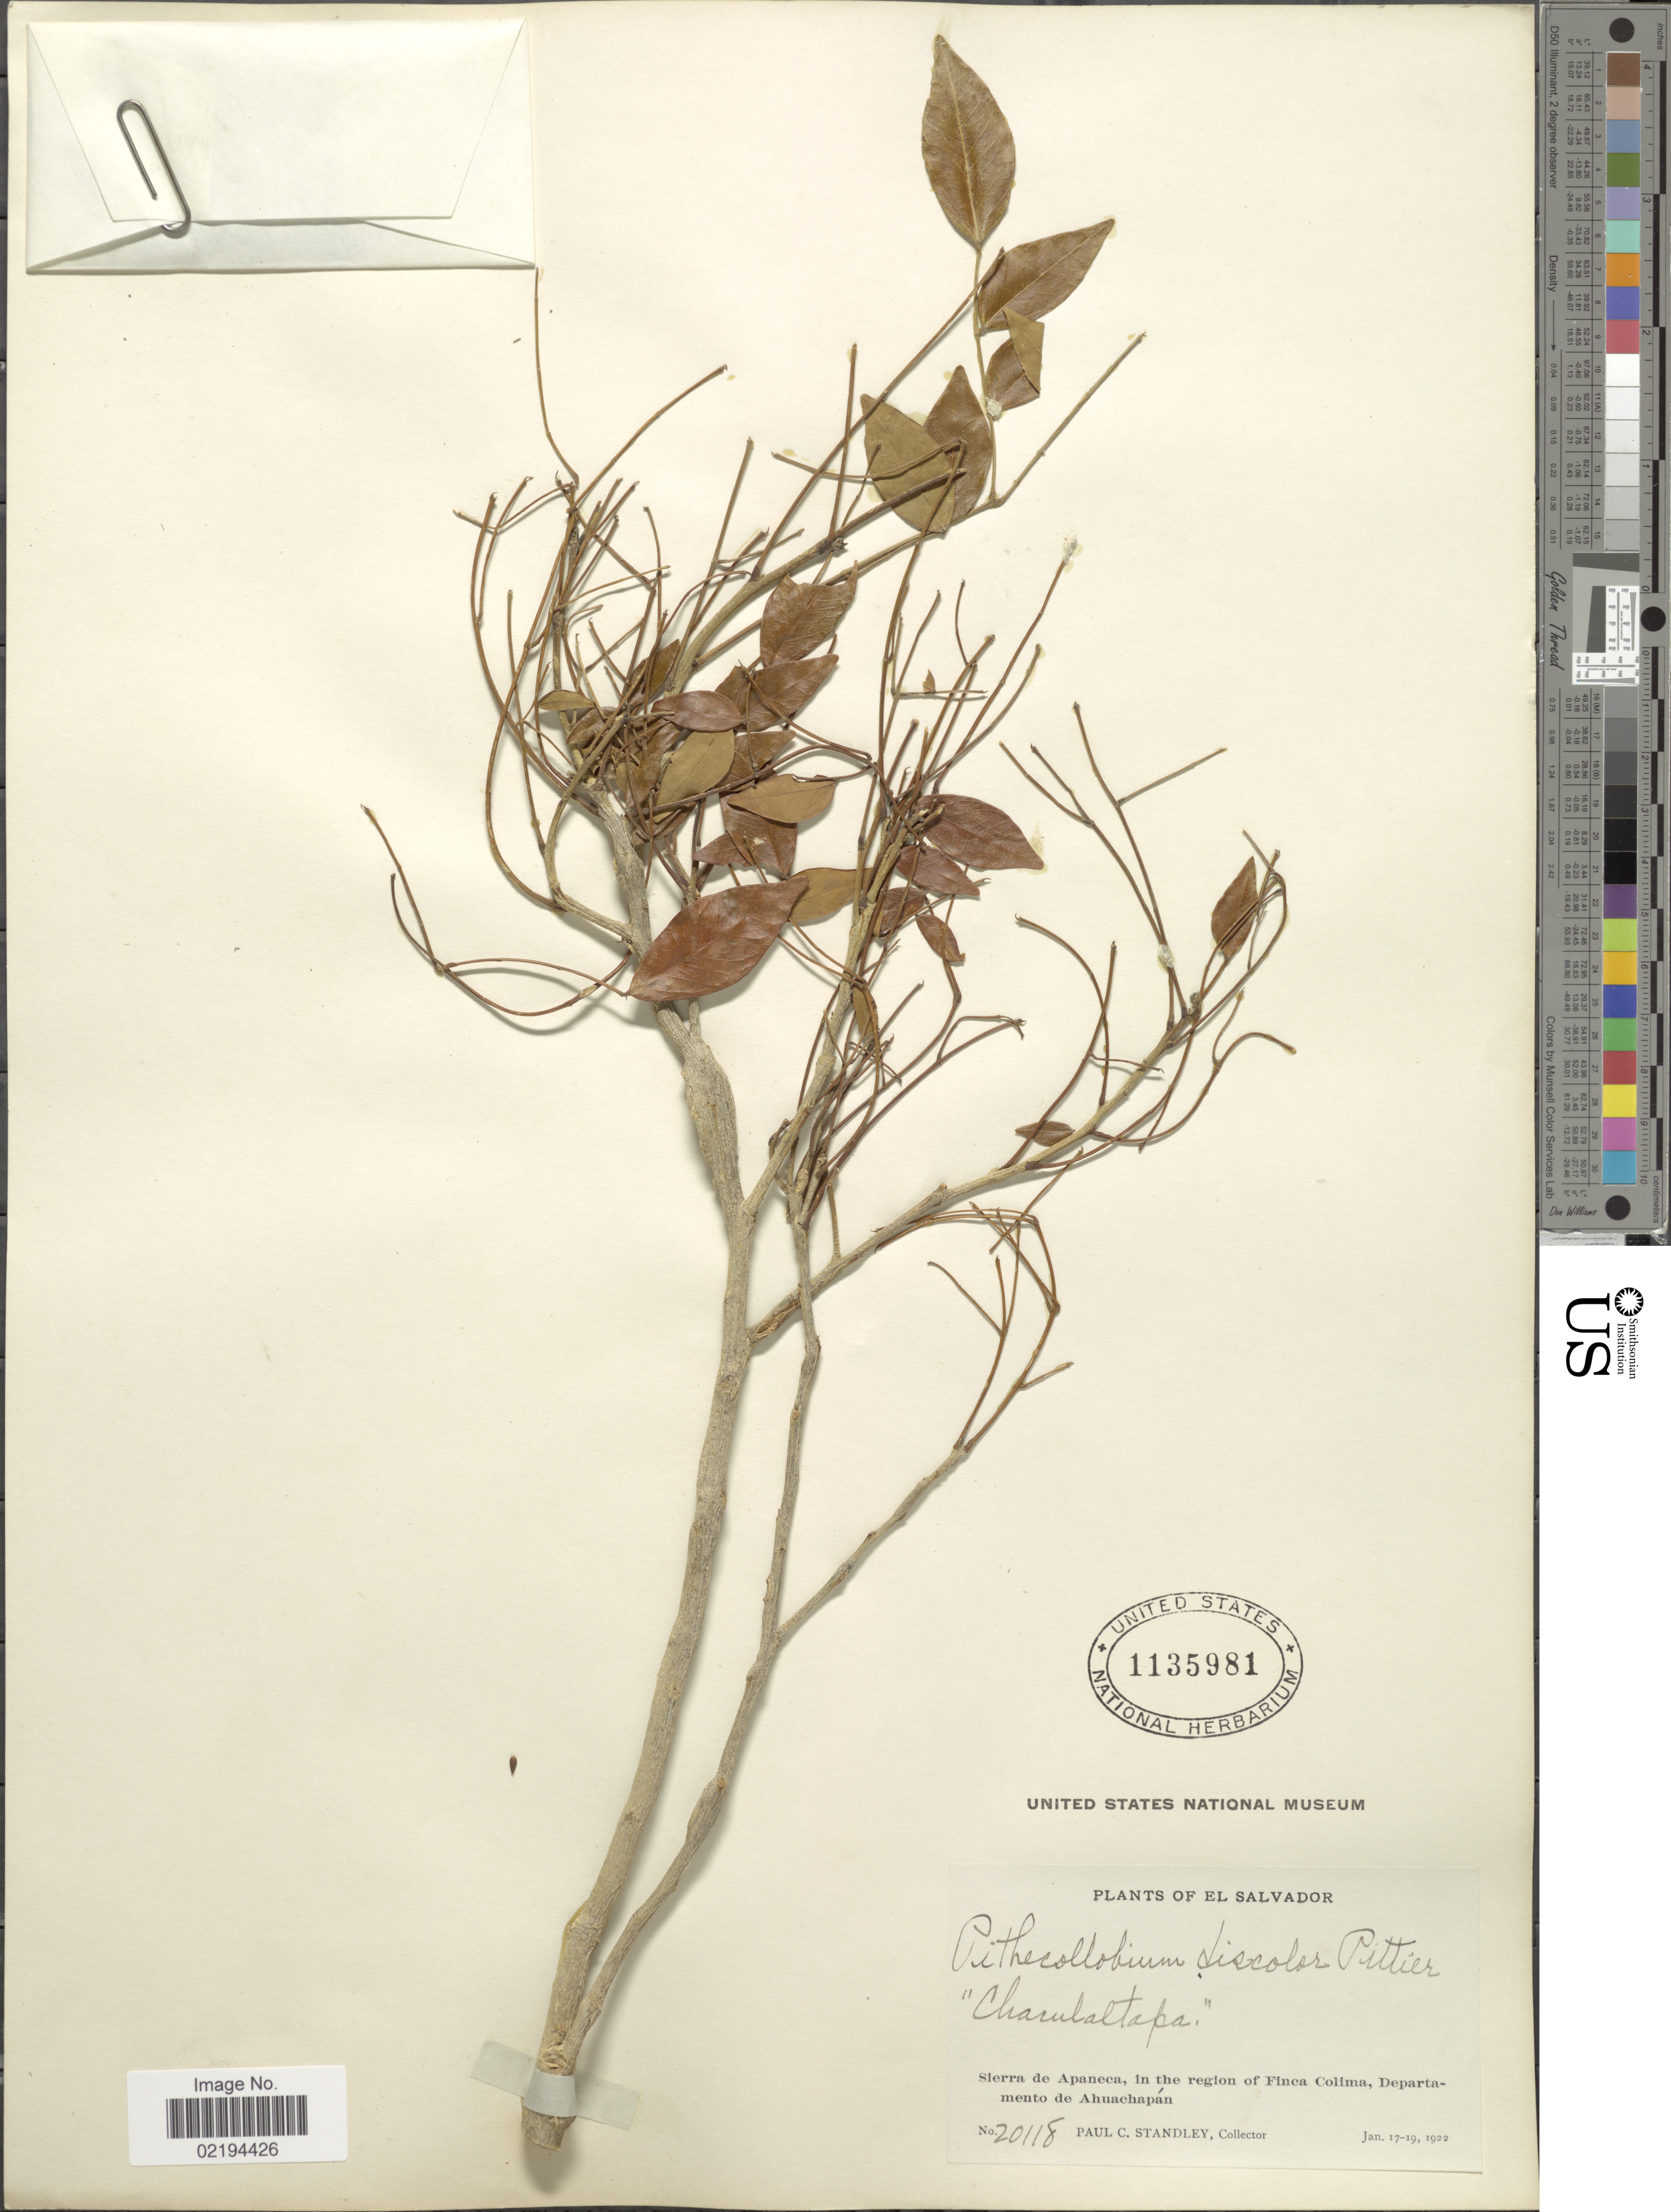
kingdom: Plantae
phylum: Tracheophyta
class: Magnoliopsida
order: Fabales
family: Fabaceae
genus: Pseudalbizzia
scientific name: Pseudalbizzia adinocephala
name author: (Donn. Sm.) Koenen & Duno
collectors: P. C. Standley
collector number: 20118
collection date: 1922-01-17/1922-01-19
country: El Salvador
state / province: Ahuachapan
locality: Sierra de Apaneca, in the region of Finca Colima.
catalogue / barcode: US 1135981